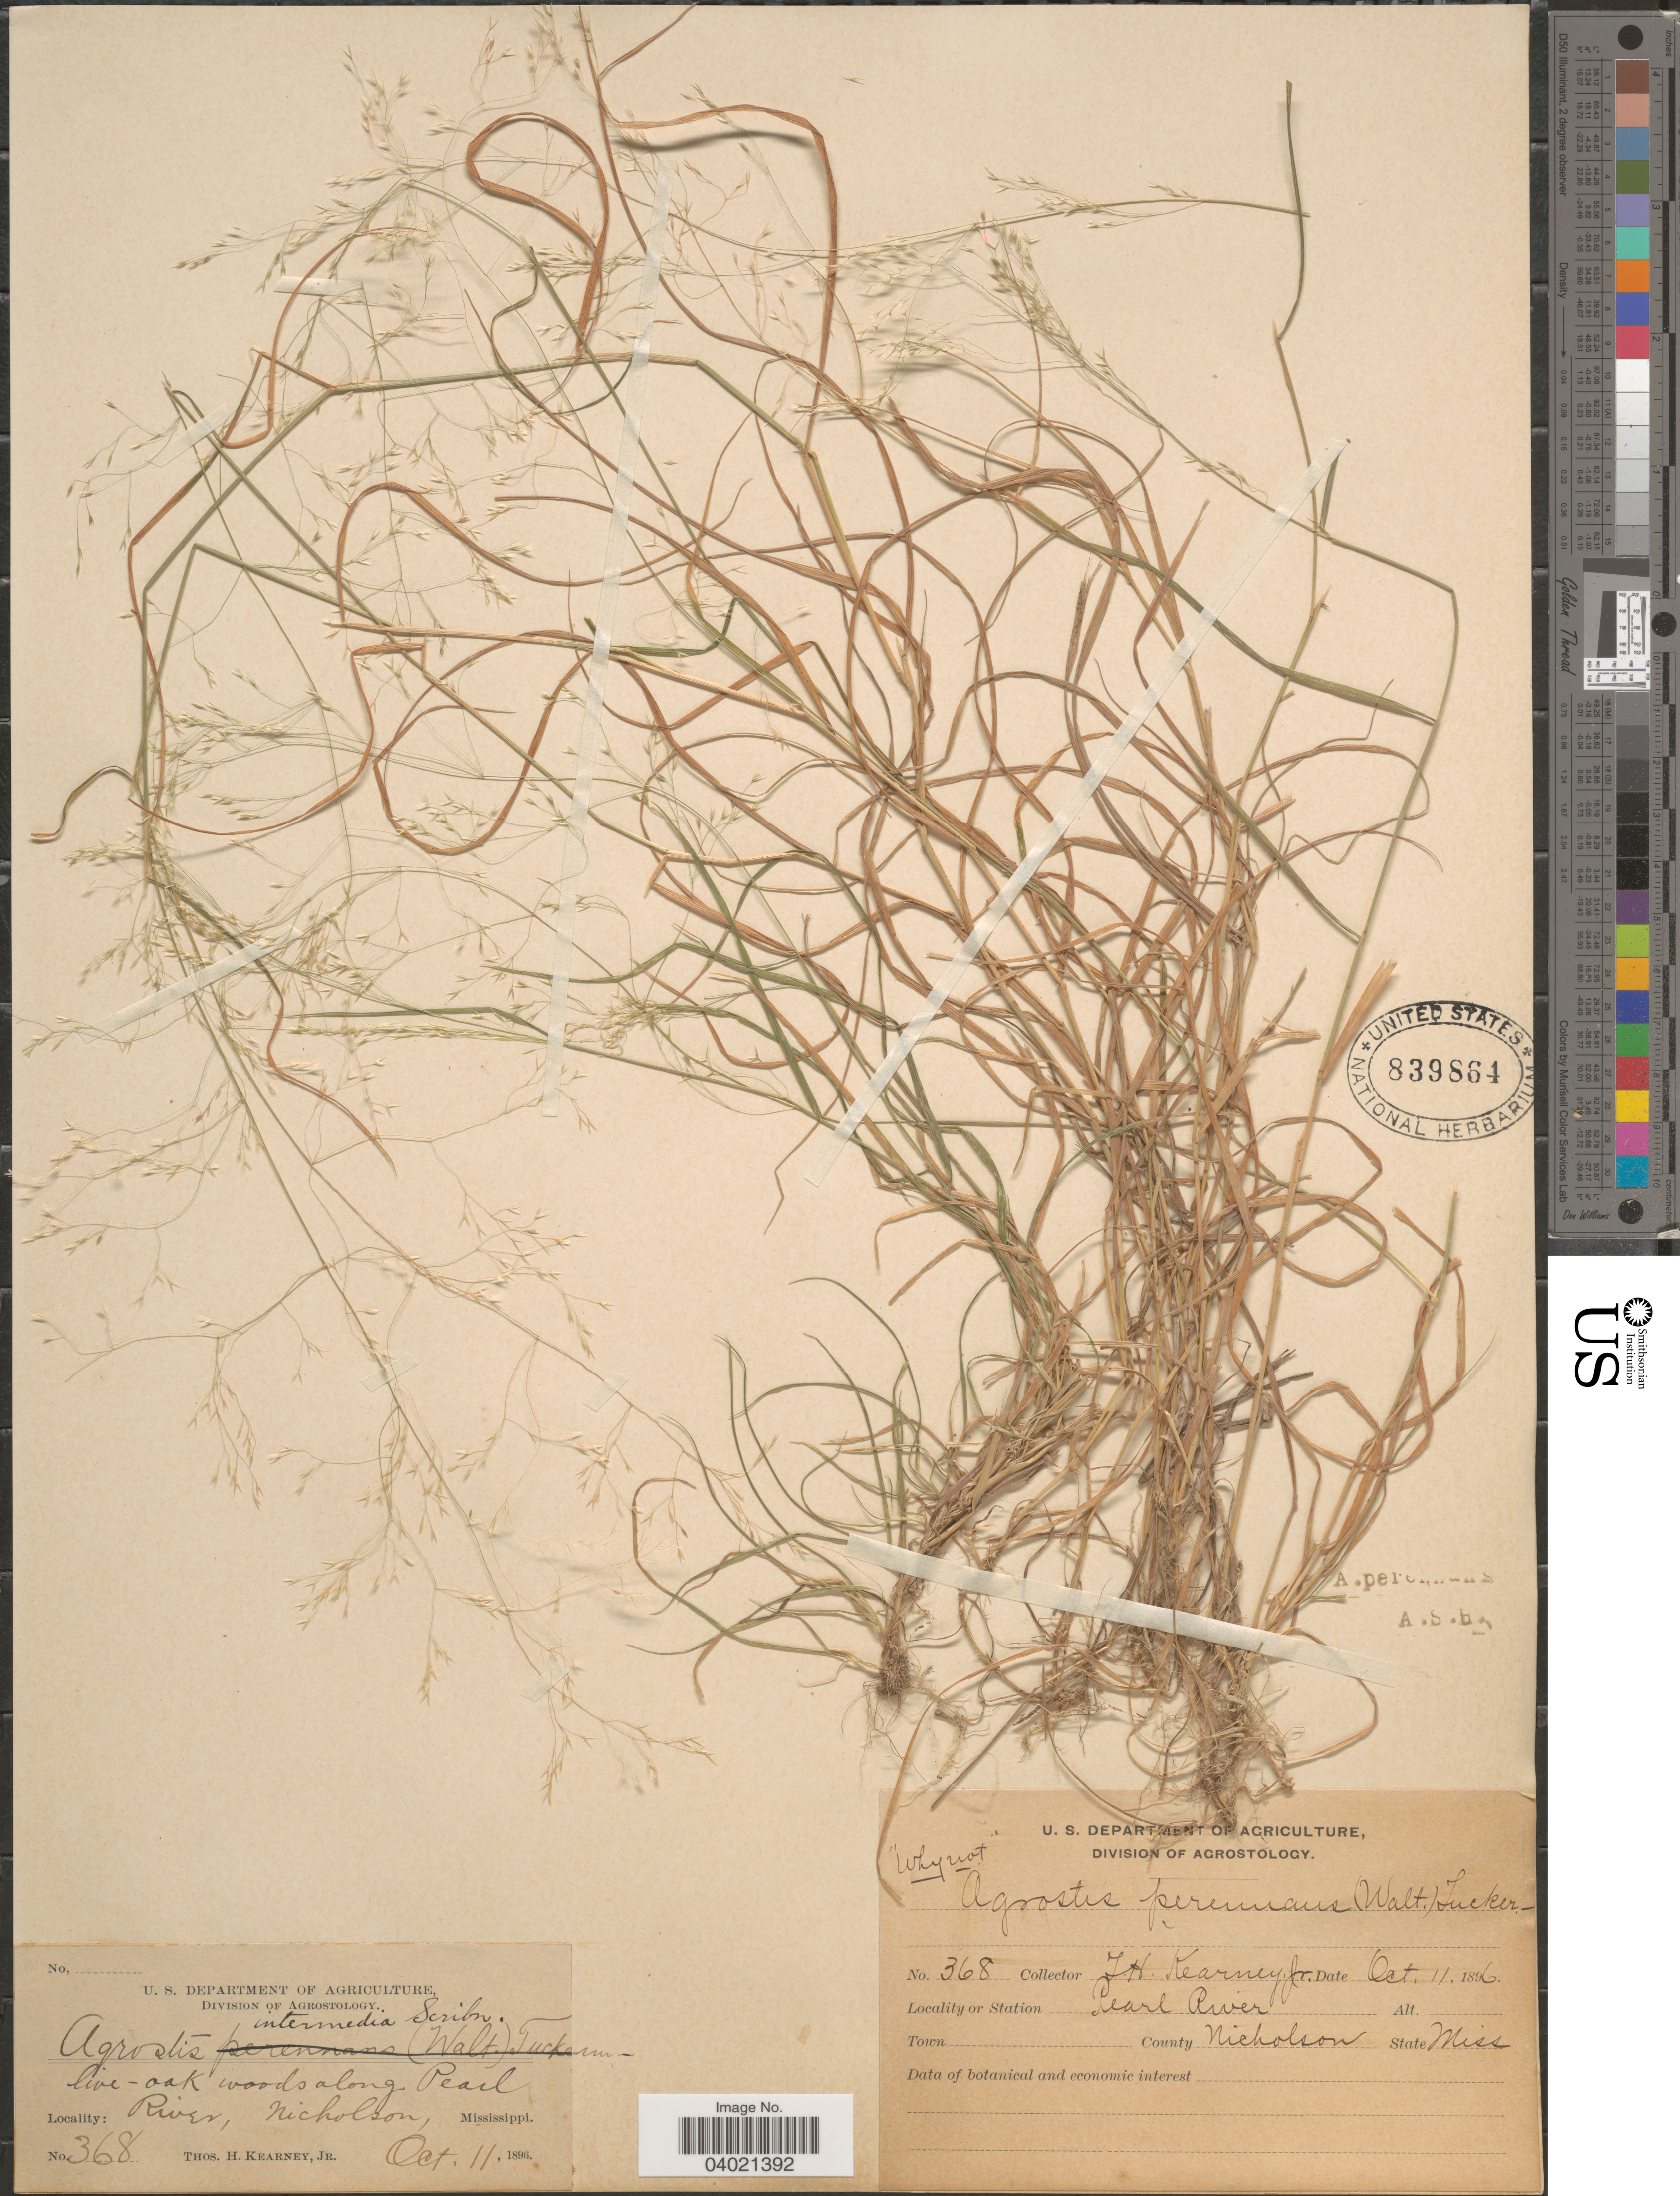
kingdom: Plantae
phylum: Tracheophyta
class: Liliopsida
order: Poales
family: Poaceae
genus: Agrostis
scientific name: Agrostis perennans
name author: (Walter) Tuck.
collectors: T. H. Kearney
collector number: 368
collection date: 1896-10-11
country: United States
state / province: Mississippi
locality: Live-oak woods along Pearl River, Nicholson County.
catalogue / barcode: US 839864